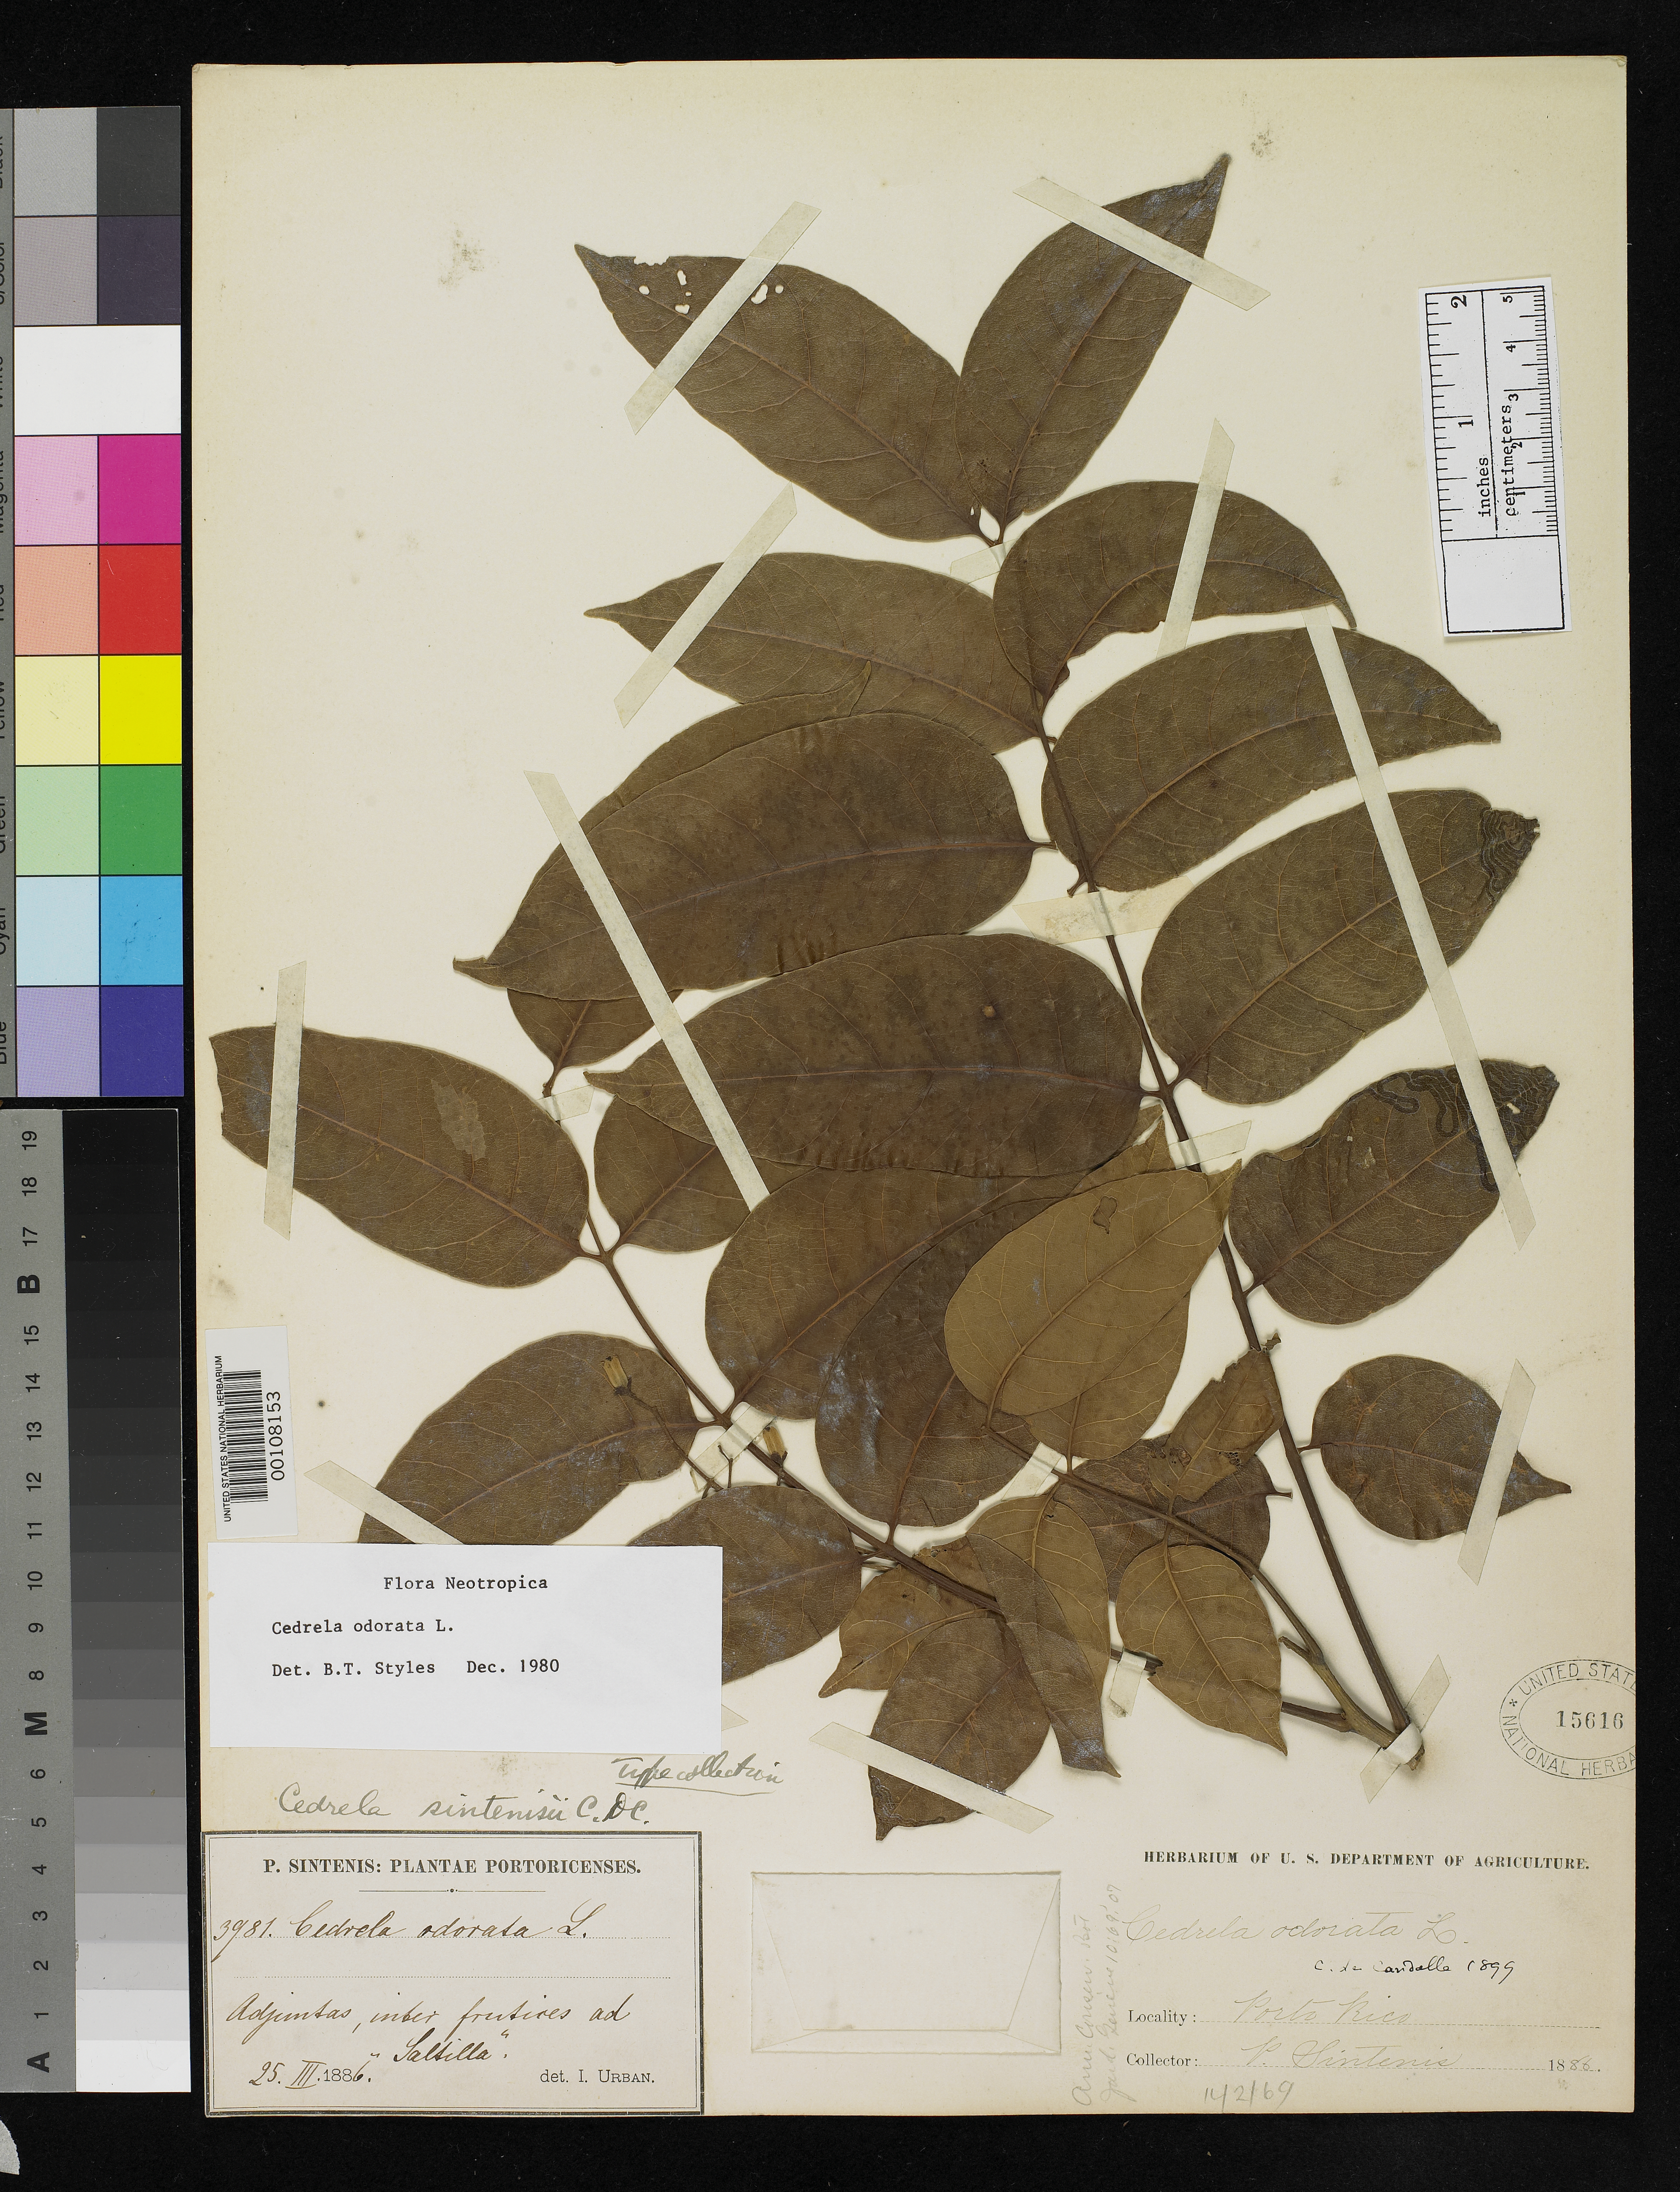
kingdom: Plantae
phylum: Tracheophyta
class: Magnoliopsida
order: Sapindales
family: Meliaceae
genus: Cedrela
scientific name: Cedrela sintenisii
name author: C. DC.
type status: Isosyntype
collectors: P. Sintenis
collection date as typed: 25 Mar 1886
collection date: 1886-03-25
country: Puerto Rico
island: Greater Antilles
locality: Ajuntas, Satilla.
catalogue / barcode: US 15616